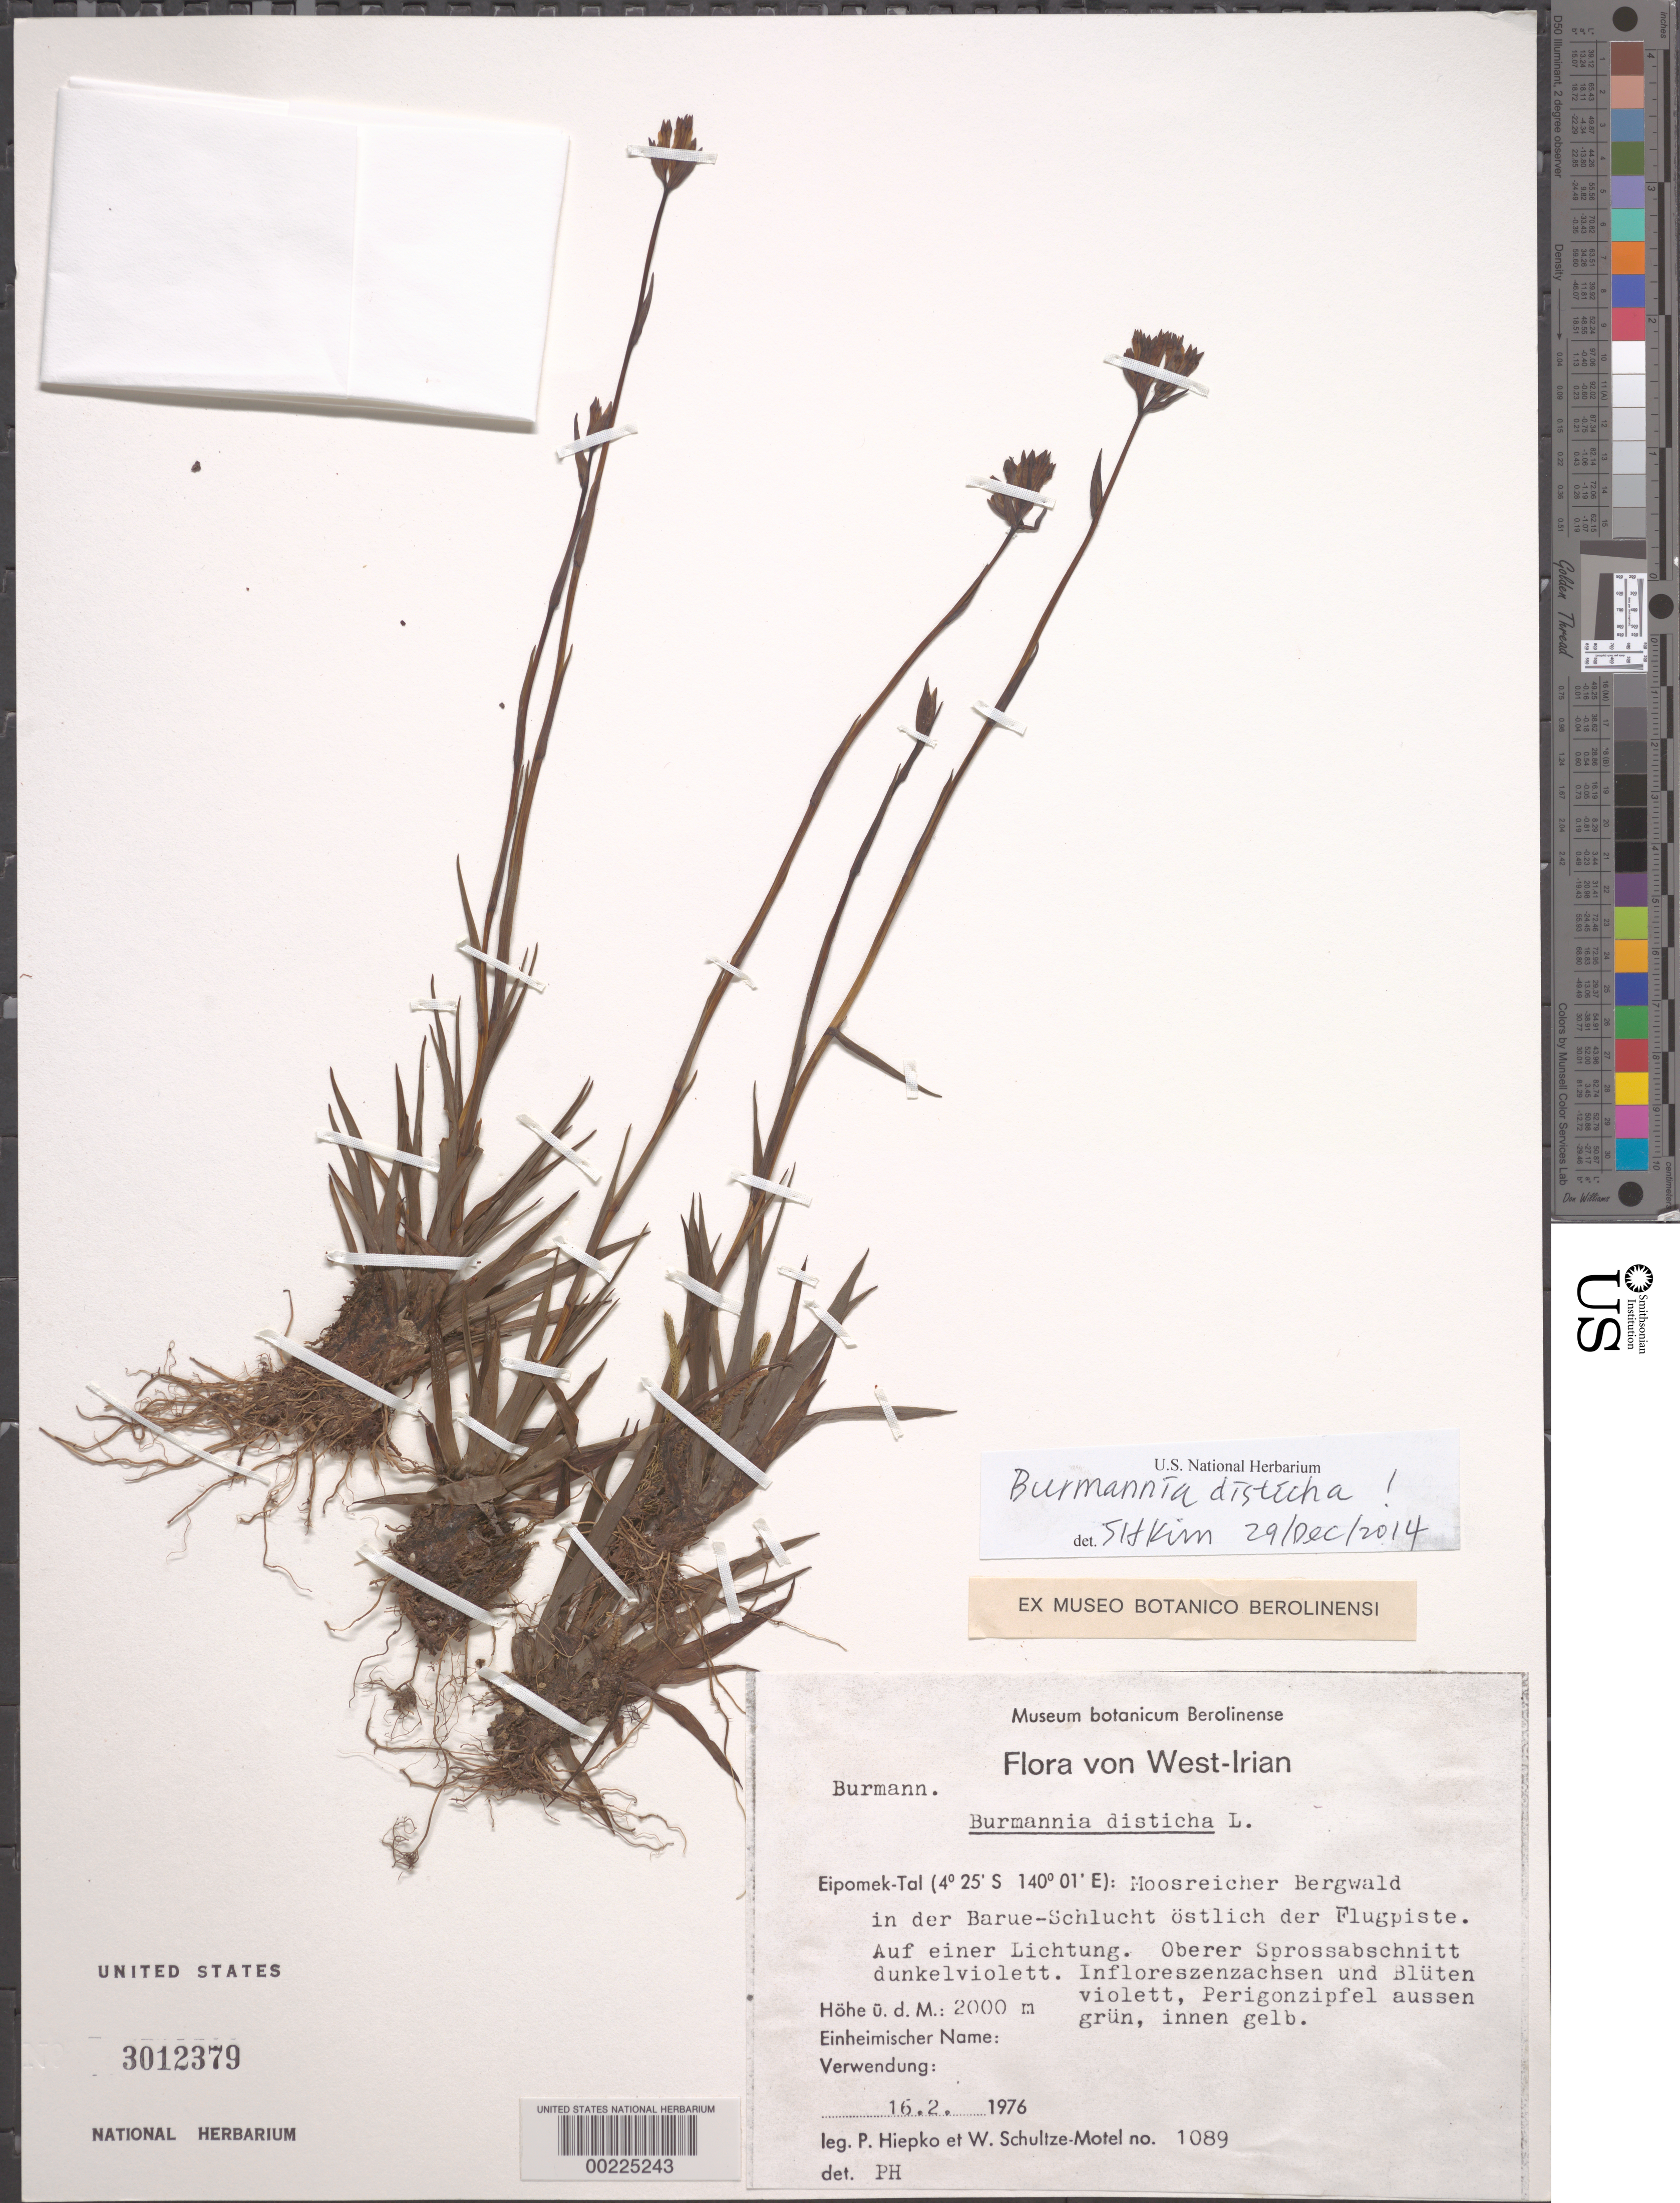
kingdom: Plantae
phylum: Tracheophyta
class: Liliopsida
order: Dioscoreales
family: Burmanniaceae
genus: Burmannia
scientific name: Burmannia disticha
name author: L.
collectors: P. H. Hiepko & W. Schultze-Motel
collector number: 1089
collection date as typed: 16 Feb 1976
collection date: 1976-02-16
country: Indonesia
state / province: Irian Jaya ?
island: New Guinea Island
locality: Moosreicher montane forest in the barue-schlucht e of airplane runway. [country could also be papua new guinea.]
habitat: Clearing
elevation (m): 2000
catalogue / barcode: US 3012379